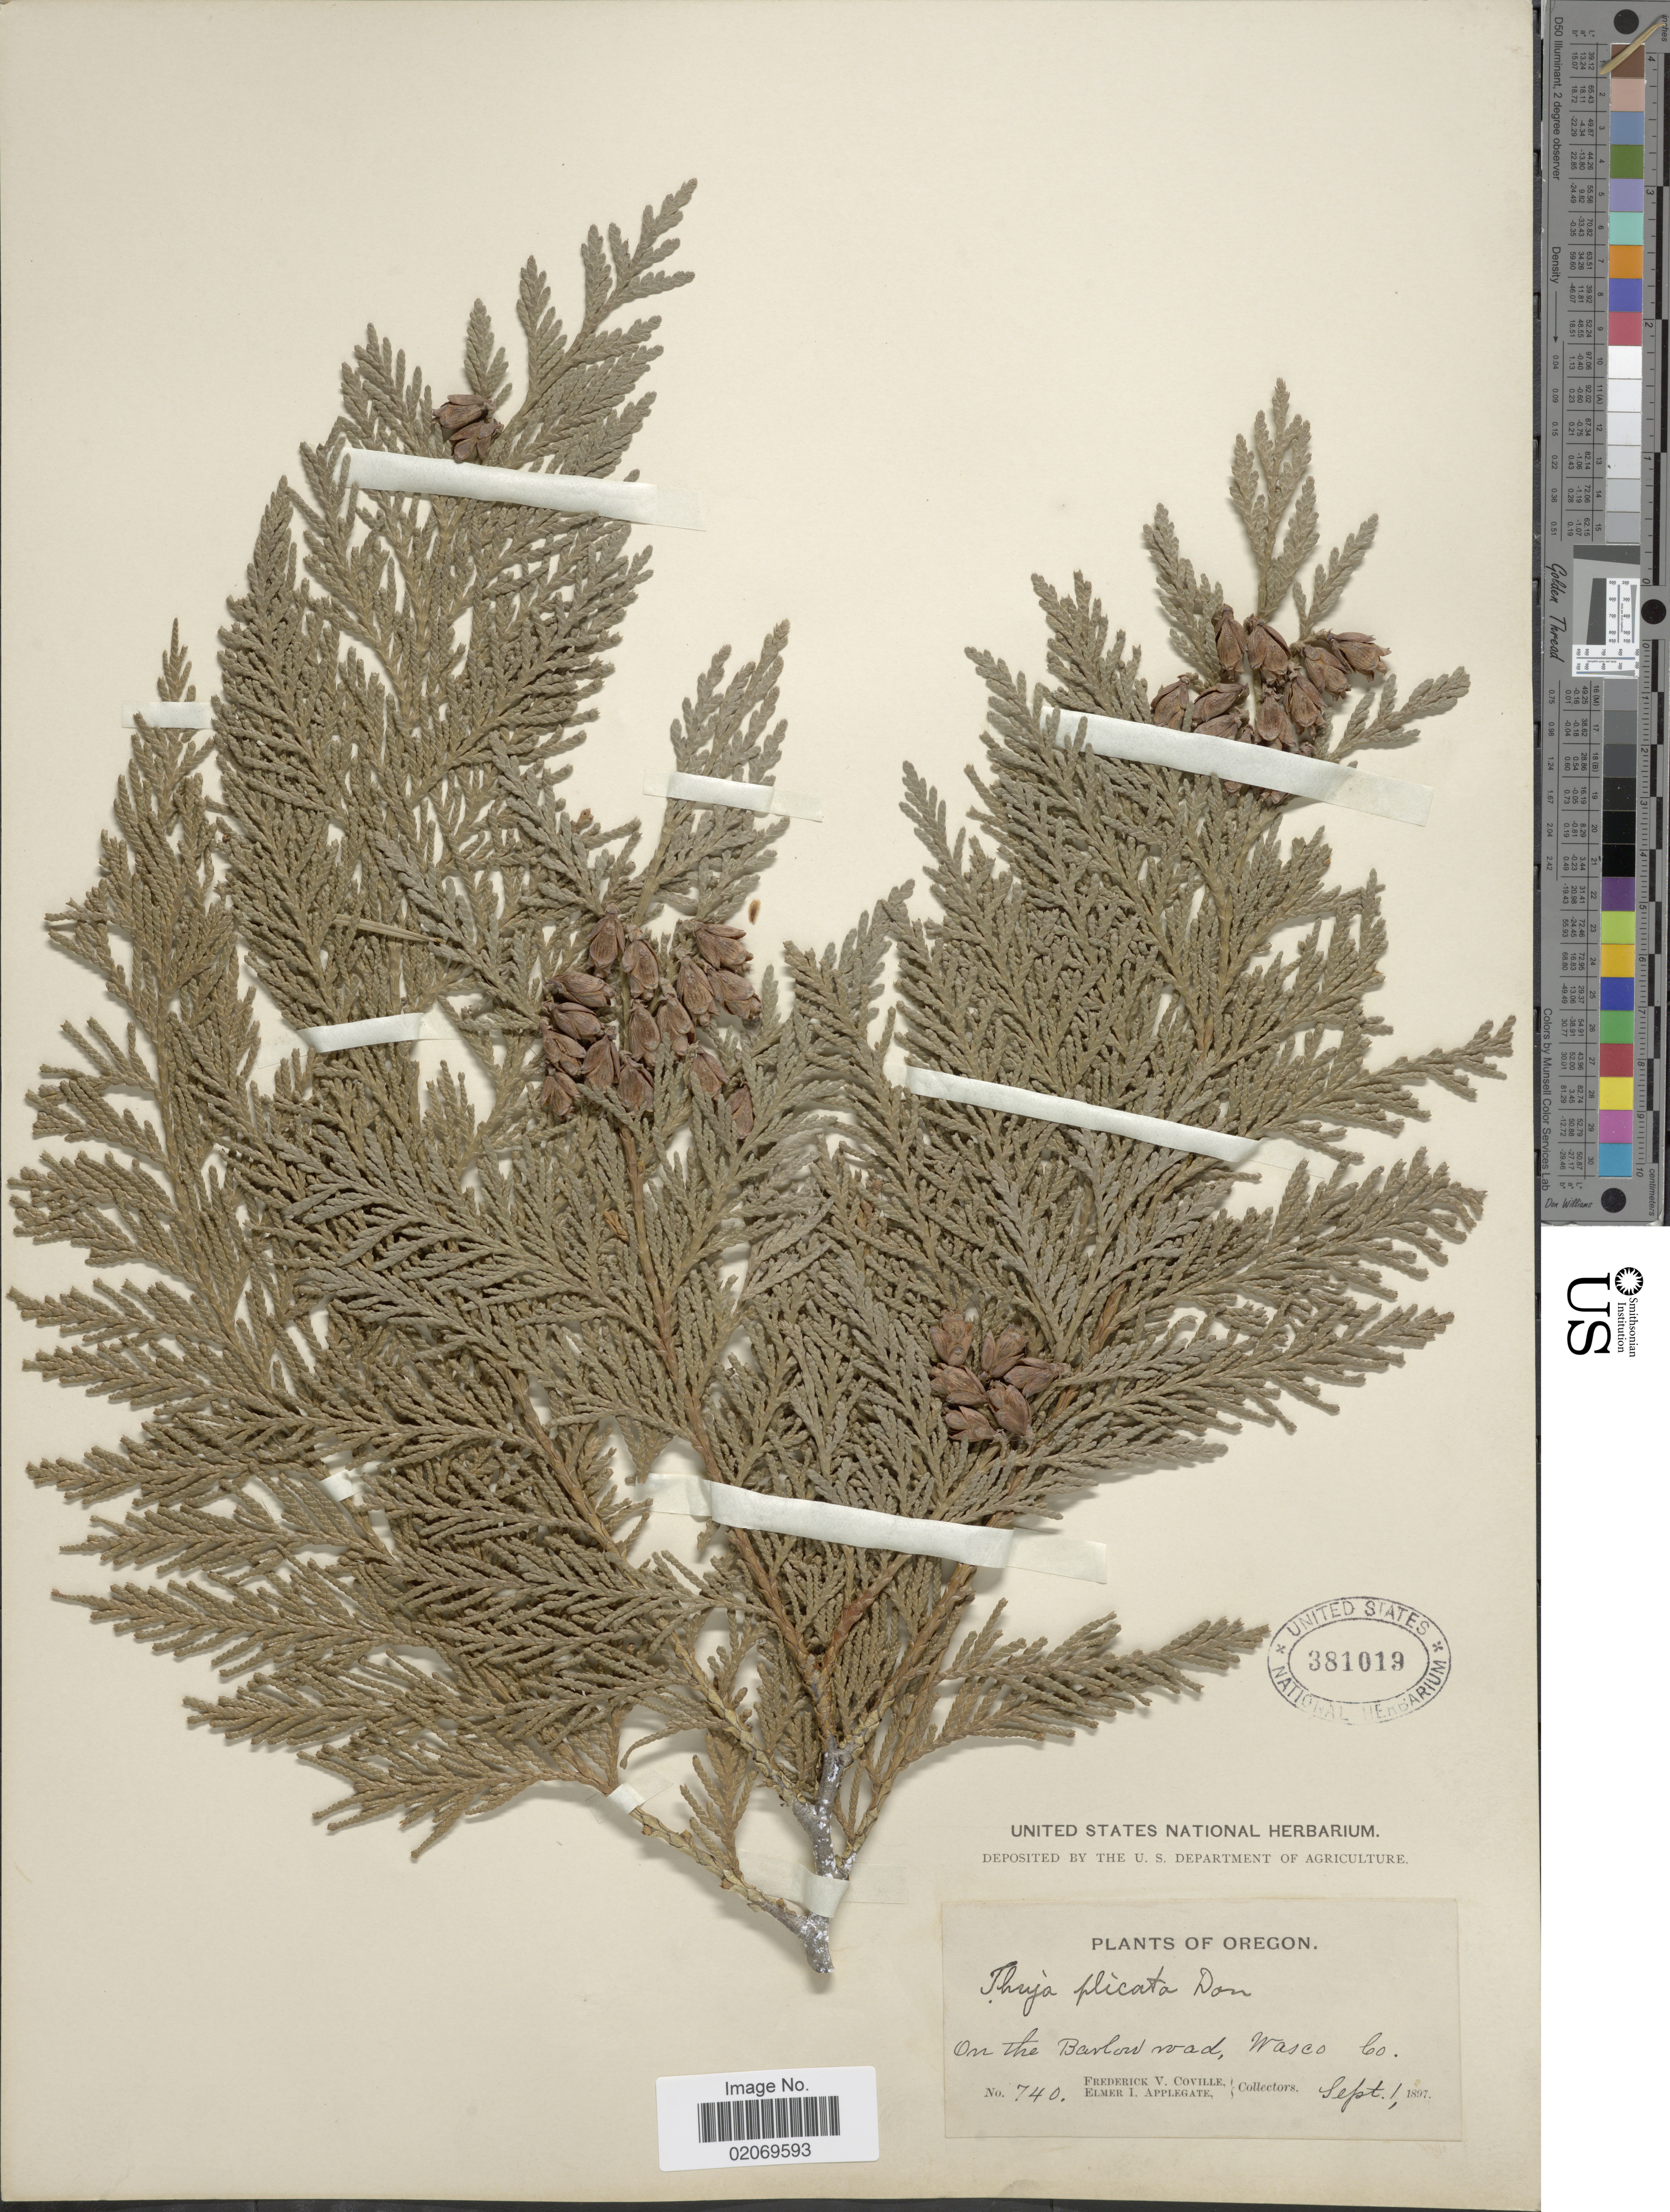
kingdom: Plantae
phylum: Tracheophyta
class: Pinopsida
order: Pinales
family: Cupressaceae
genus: Thuja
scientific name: Thuja plicata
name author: Donn & D. Don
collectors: F. V. Coville & E. I. Applegate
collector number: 740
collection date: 1897-09-01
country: United States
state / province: Oregon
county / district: Wasco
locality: On the Barlow Road, Wasco Co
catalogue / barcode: US 381019